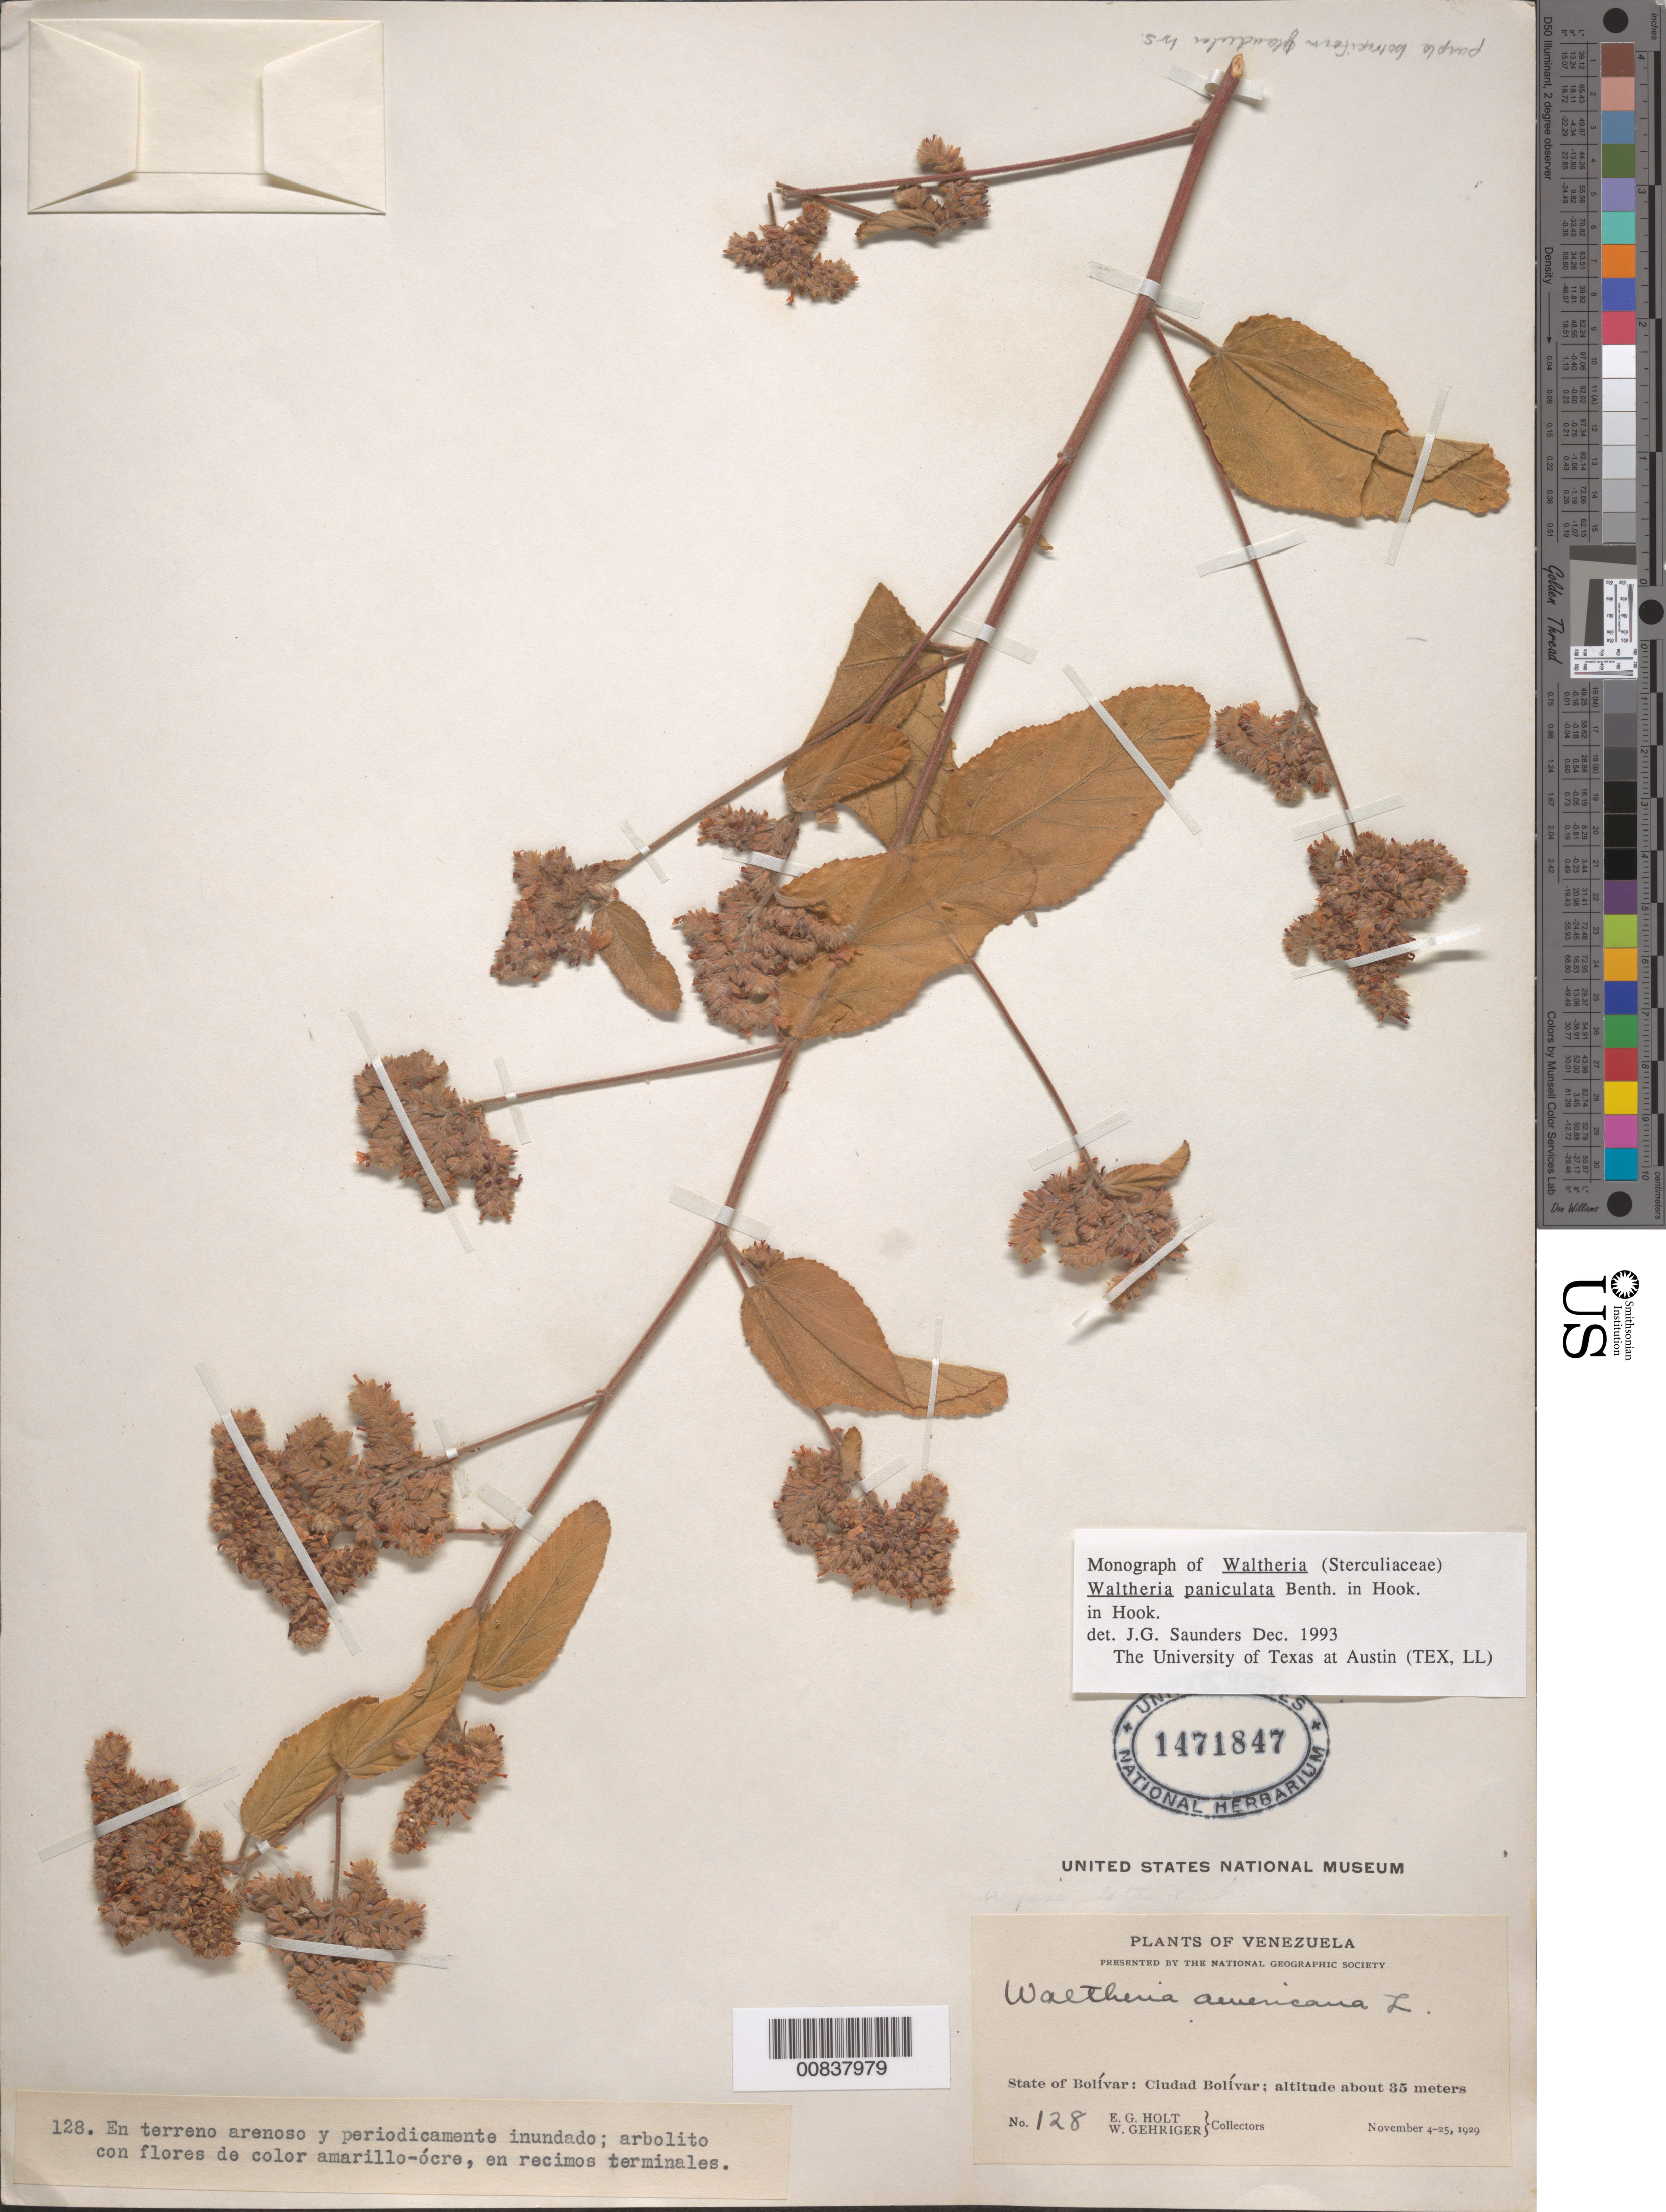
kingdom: Plantae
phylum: Tracheophyta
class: Magnoliopsida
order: Malvales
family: Malvaceae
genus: Waltheria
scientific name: Waltheria paniculata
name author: Benth.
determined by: Saunders, J. G.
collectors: E. Holt & W. Gehriger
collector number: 128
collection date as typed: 4-Nov-29 to 25-Nov-29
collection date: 1929-11-04/1929-11-25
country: Venezuela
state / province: Bolívar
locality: Ciudad Bolívar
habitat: Terreno arenoso y periodicamente inundado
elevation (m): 35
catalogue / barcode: US 1471847